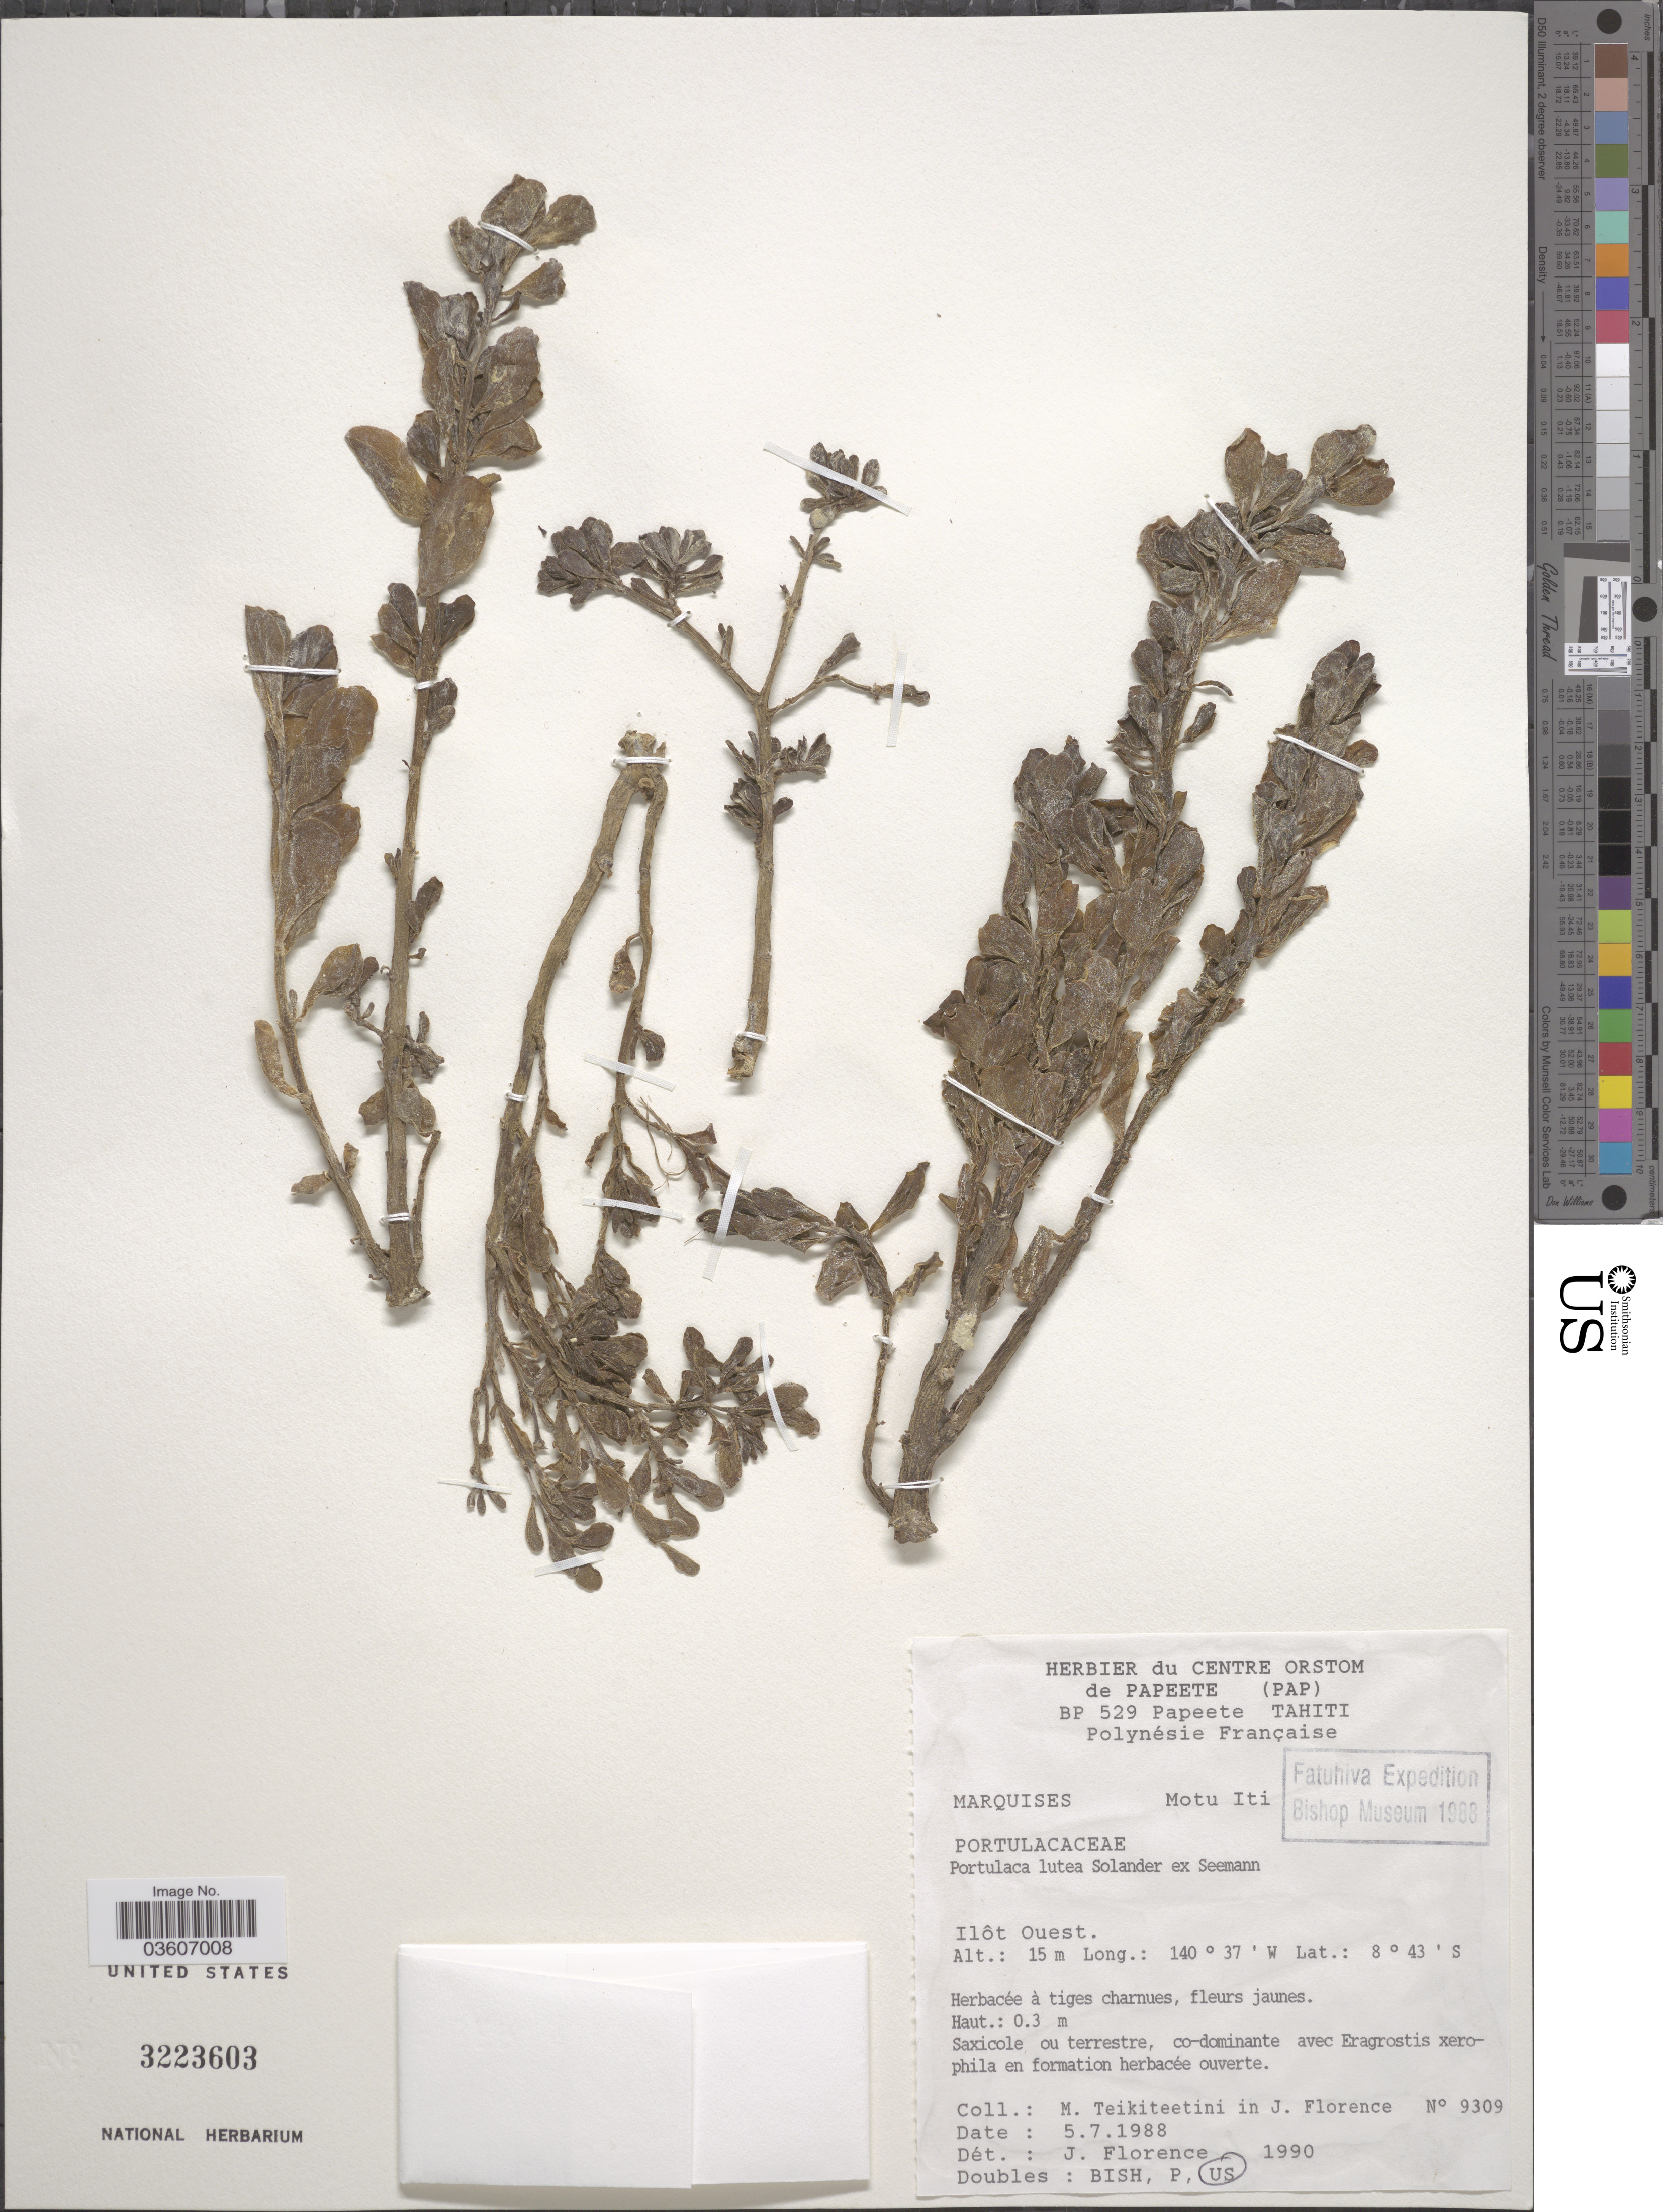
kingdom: Plantae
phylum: Tracheophyta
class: Magnoliopsida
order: Caryophyllales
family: Portulacaceae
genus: Portulaca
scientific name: Portulaca lutea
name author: Sol. ex G. Forst.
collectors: M. Teikiteetini & J. Florence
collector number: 9309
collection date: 1988-07-05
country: French Polynesia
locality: Marquises. Motu Iti. Ilôt Ouest.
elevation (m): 15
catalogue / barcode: US 3223603